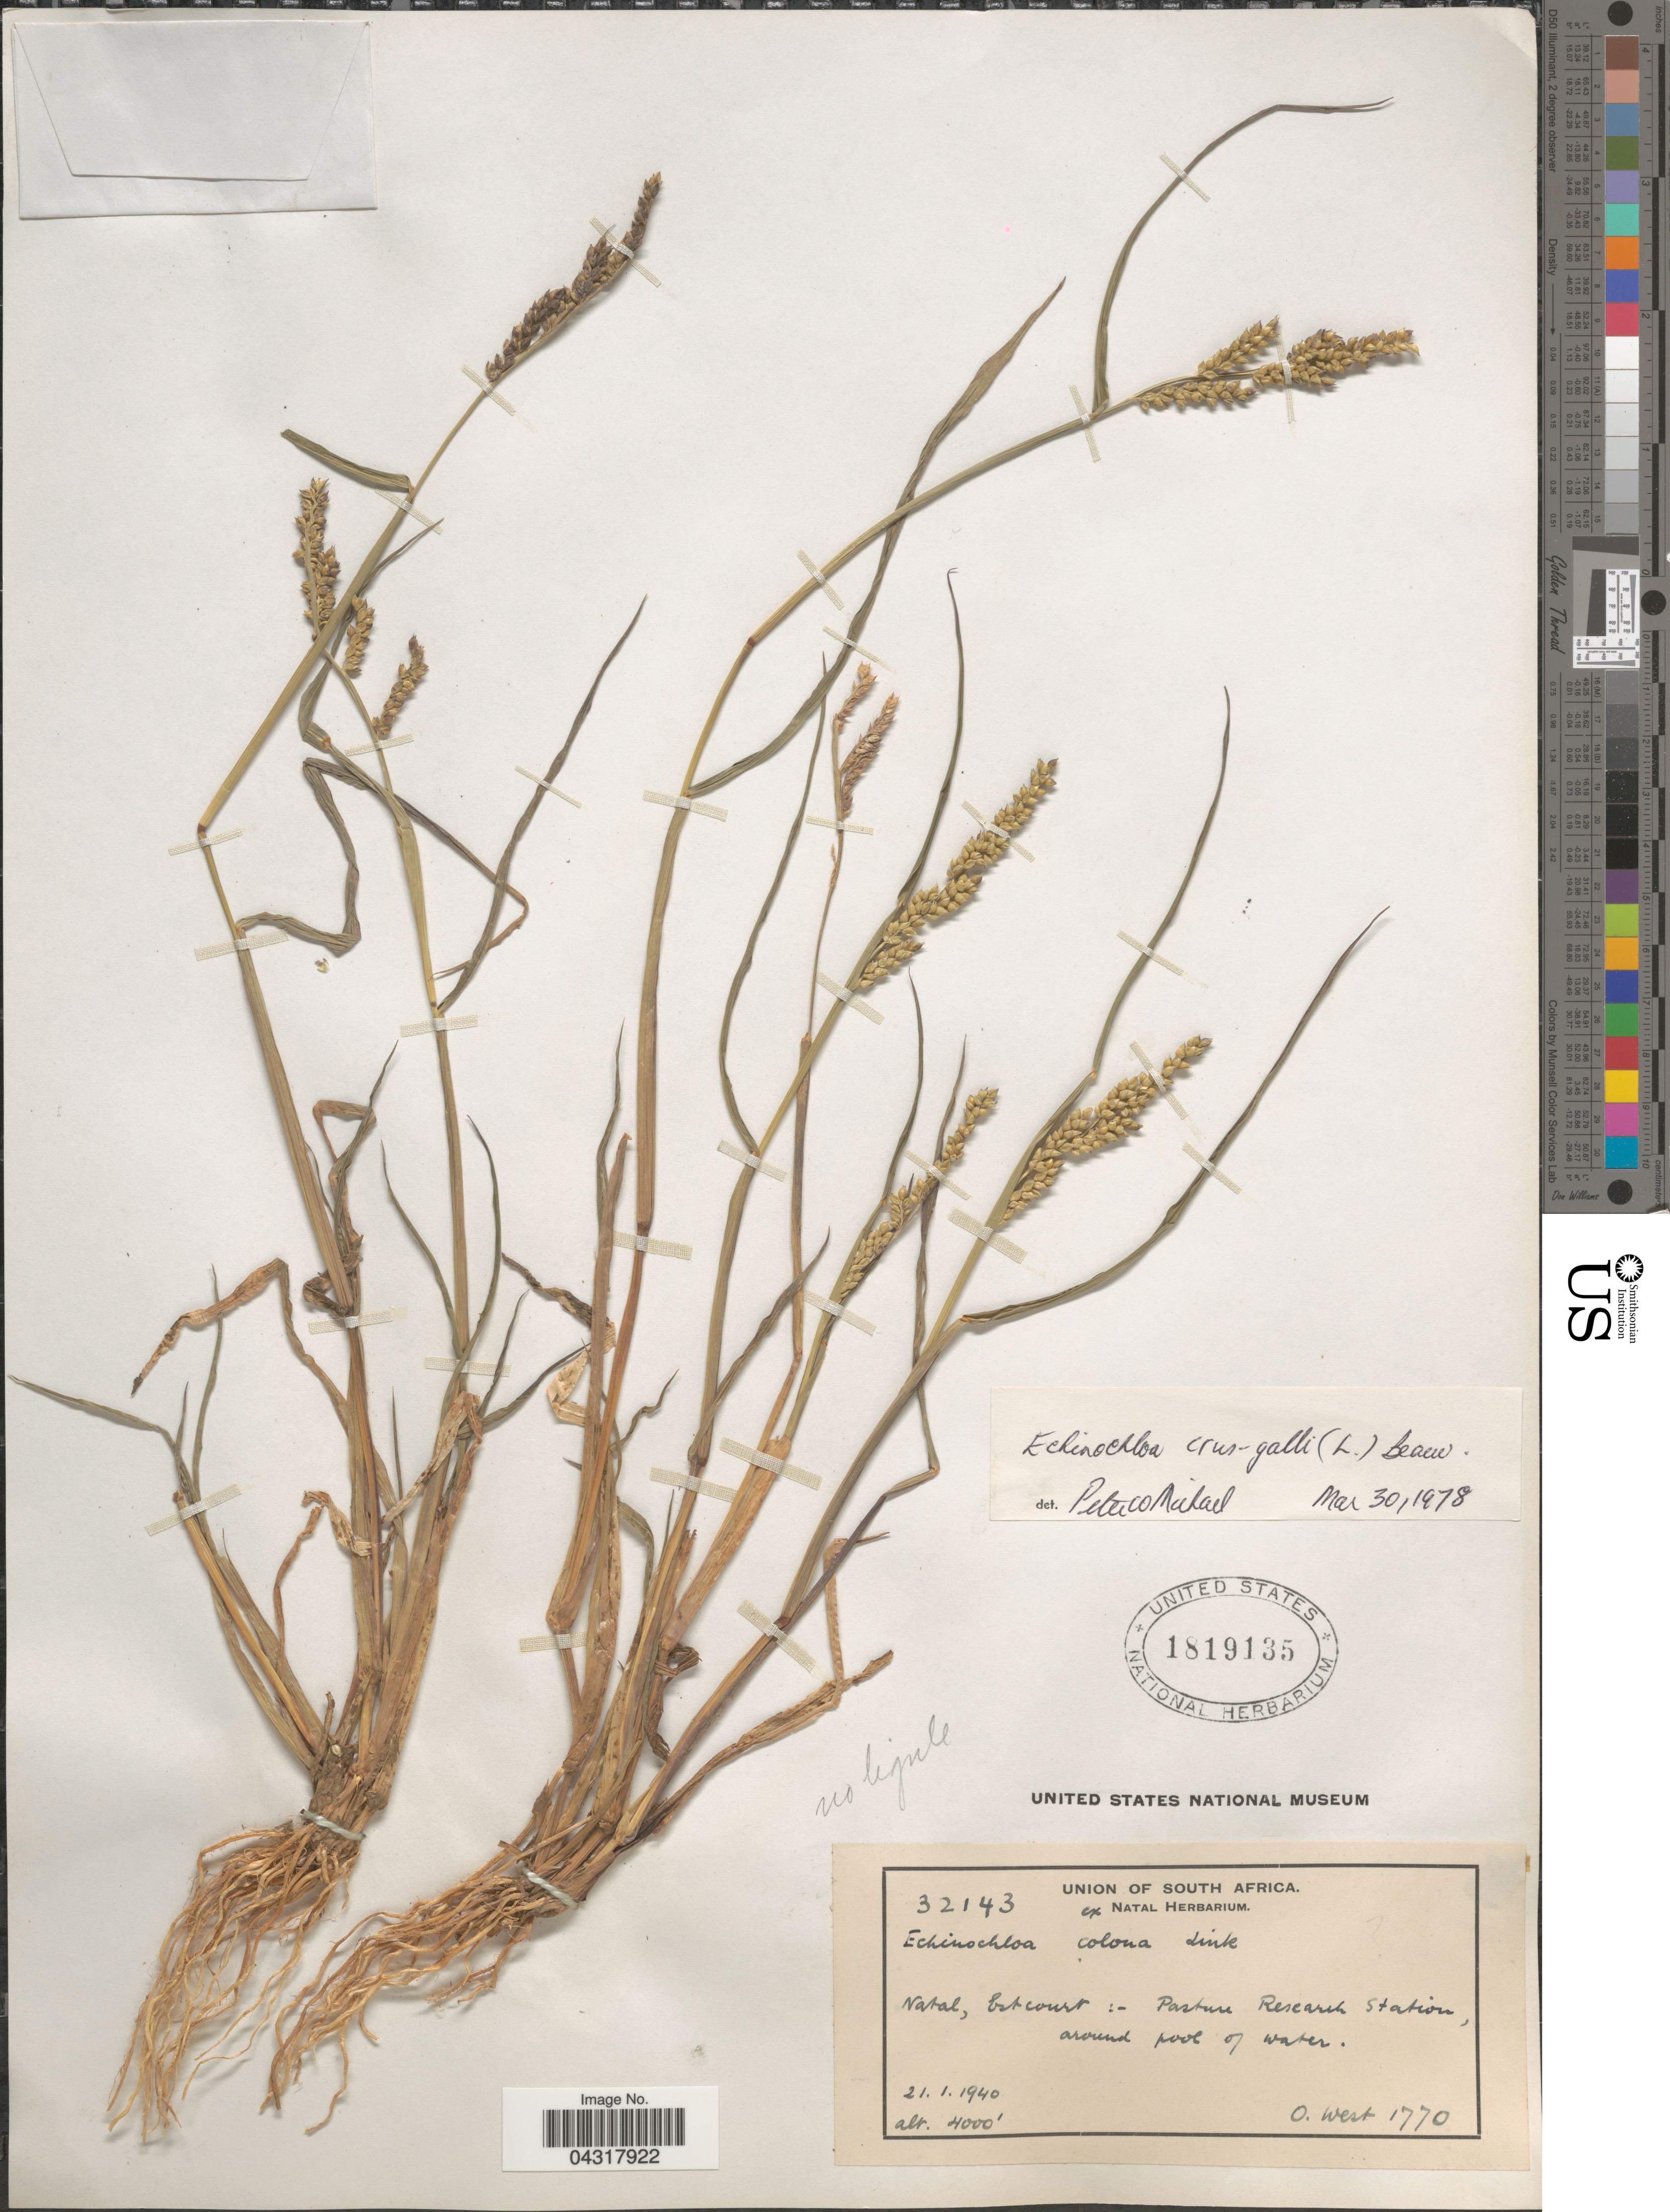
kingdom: Plantae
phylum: Tracheophyta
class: Liliopsida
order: Poales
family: Poaceae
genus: Echinochloa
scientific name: Echinochloa crus-galli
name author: (L.) P. Beauv.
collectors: O. West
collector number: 1770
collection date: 1940-01-21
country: South Africa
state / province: KwaZulu-Natal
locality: Union of South Africa. Natal, bet court: - Pasture Research Station, around pool of water.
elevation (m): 1219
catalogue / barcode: US 1819135